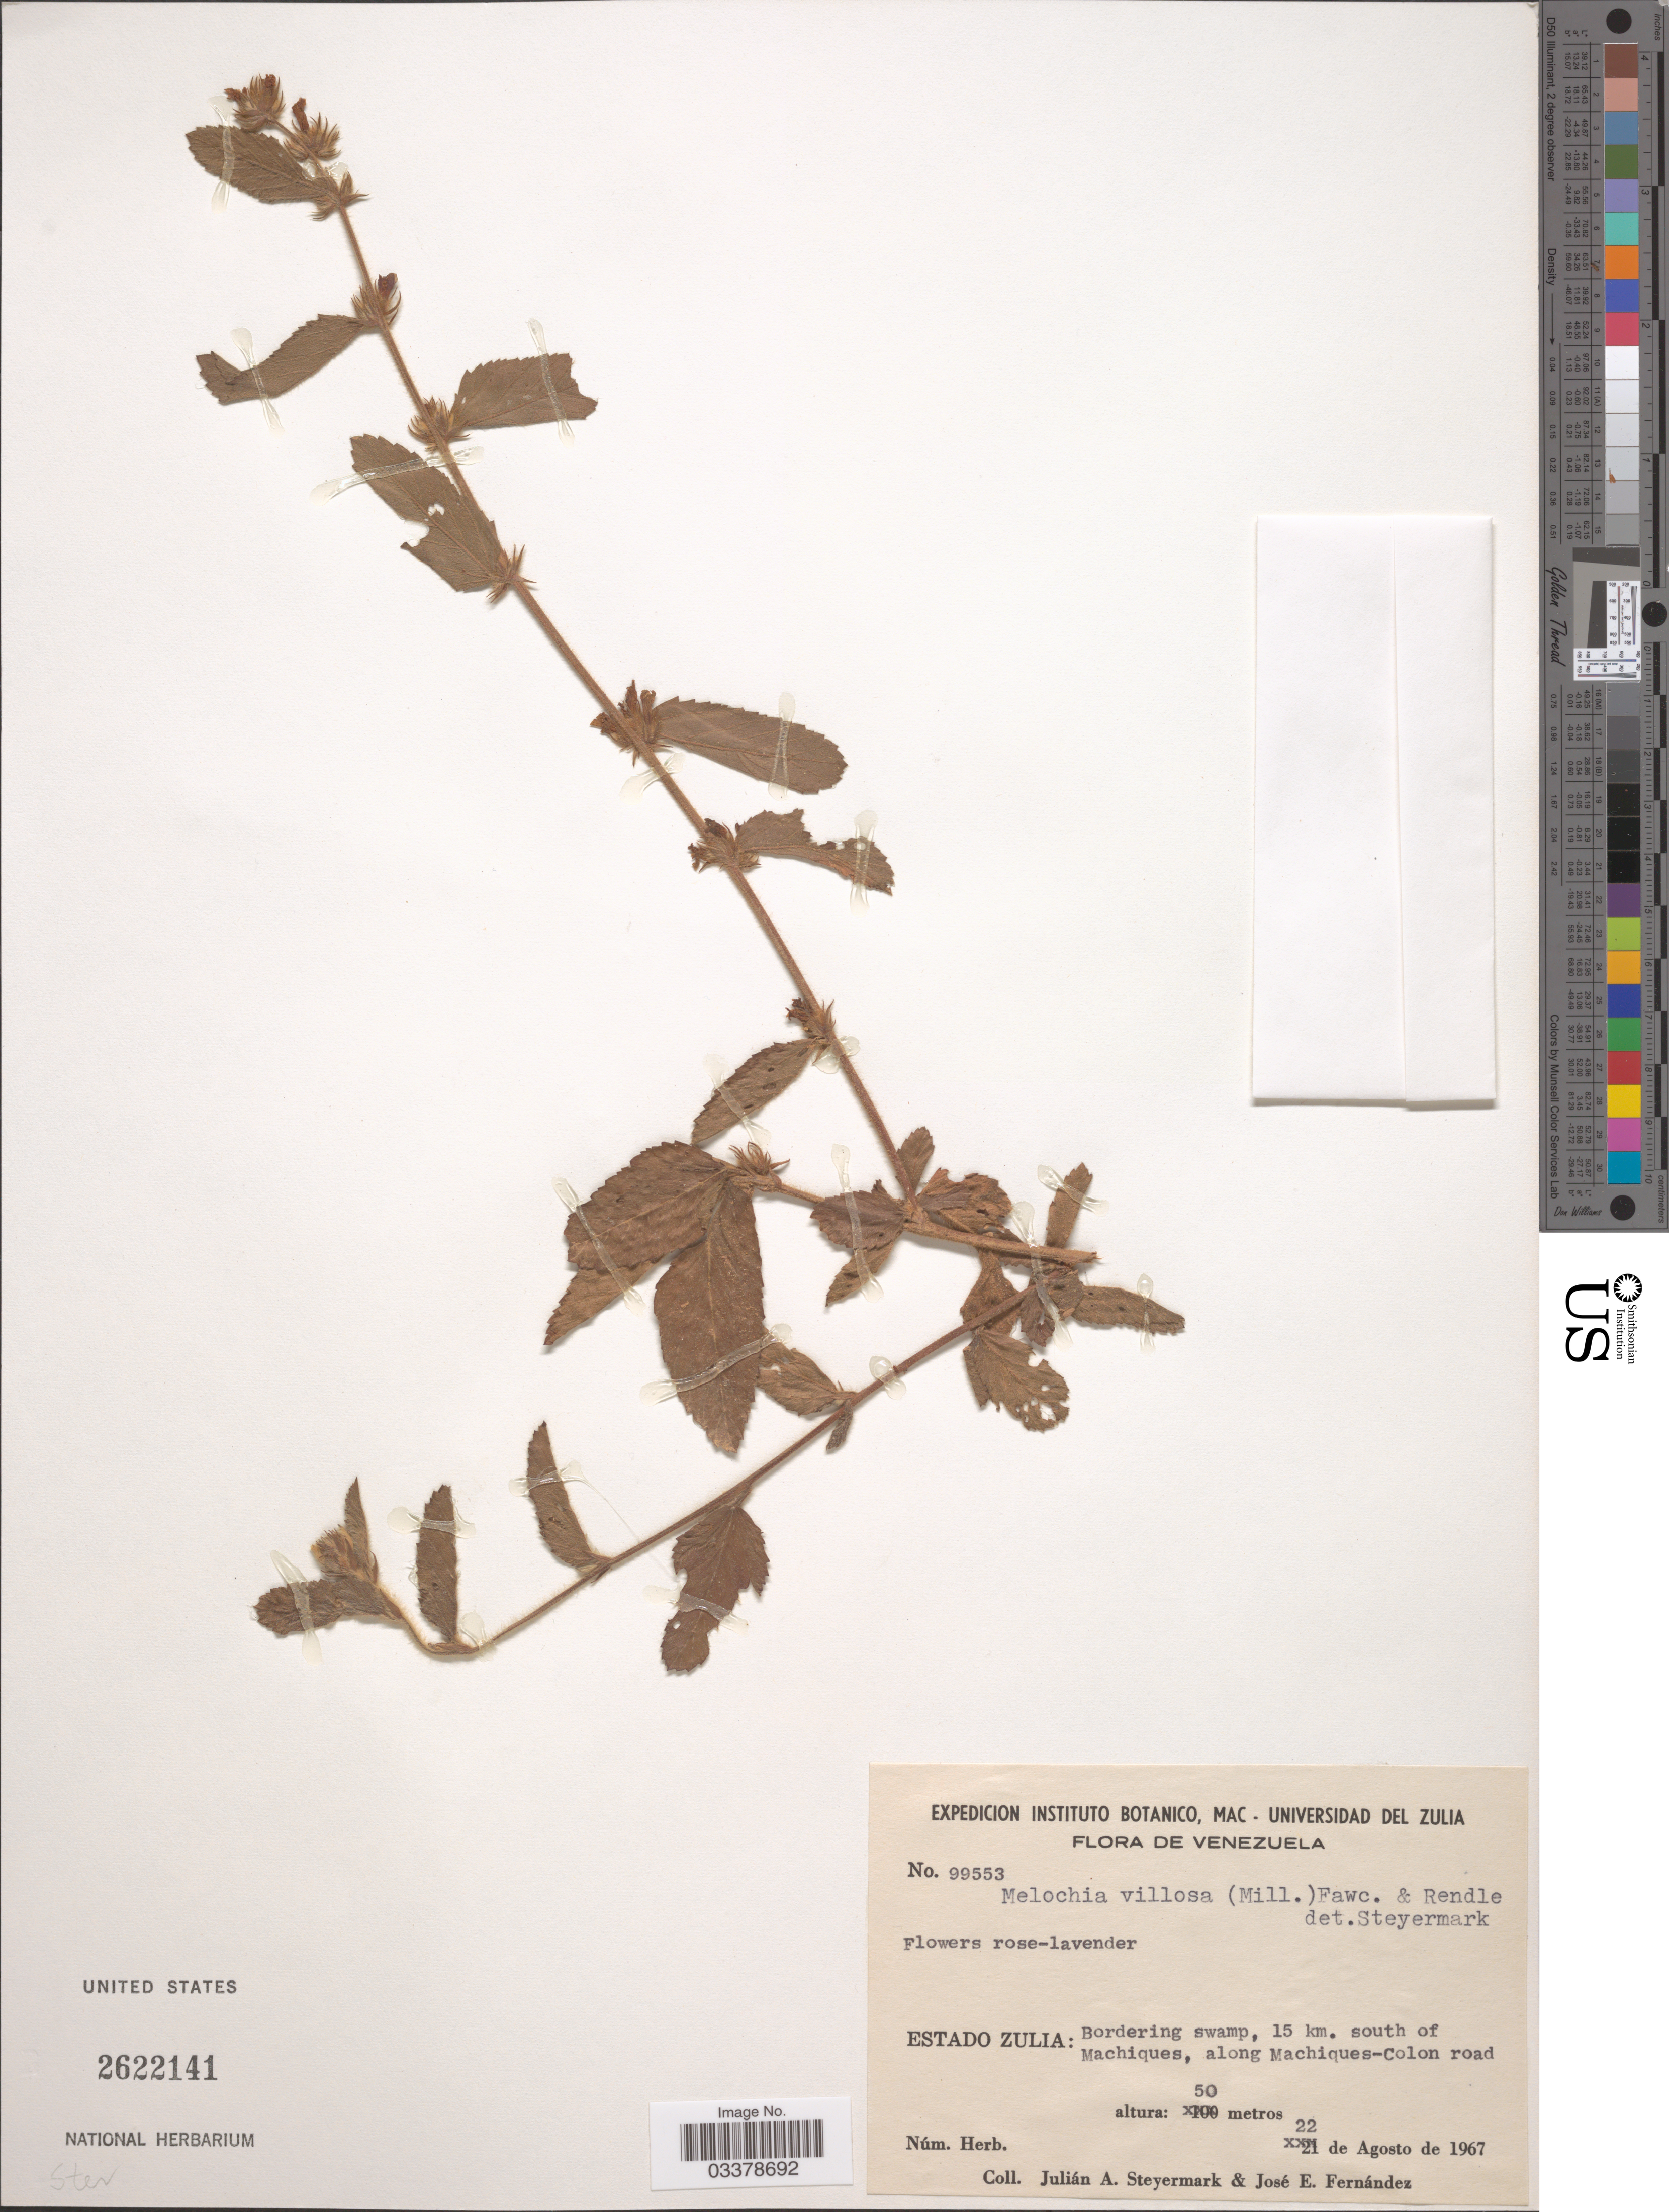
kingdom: Plantae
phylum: Tracheophyta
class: Magnoliopsida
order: Malvales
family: Malvaceae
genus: Melochia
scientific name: Melochia spicata var. spicata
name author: (L.) Fryxell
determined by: Dorr, L. J., (BOT), Smithsonian Institution - National Museum of Natural History (UNITED STATES)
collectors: J. Steyermark & J. Fernández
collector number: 99553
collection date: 1967-08-22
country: Venezuela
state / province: Zulia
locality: Bordering swamp, 15km. south of Machiques, along Machiques-Colon road.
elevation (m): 50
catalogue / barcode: US 2622141